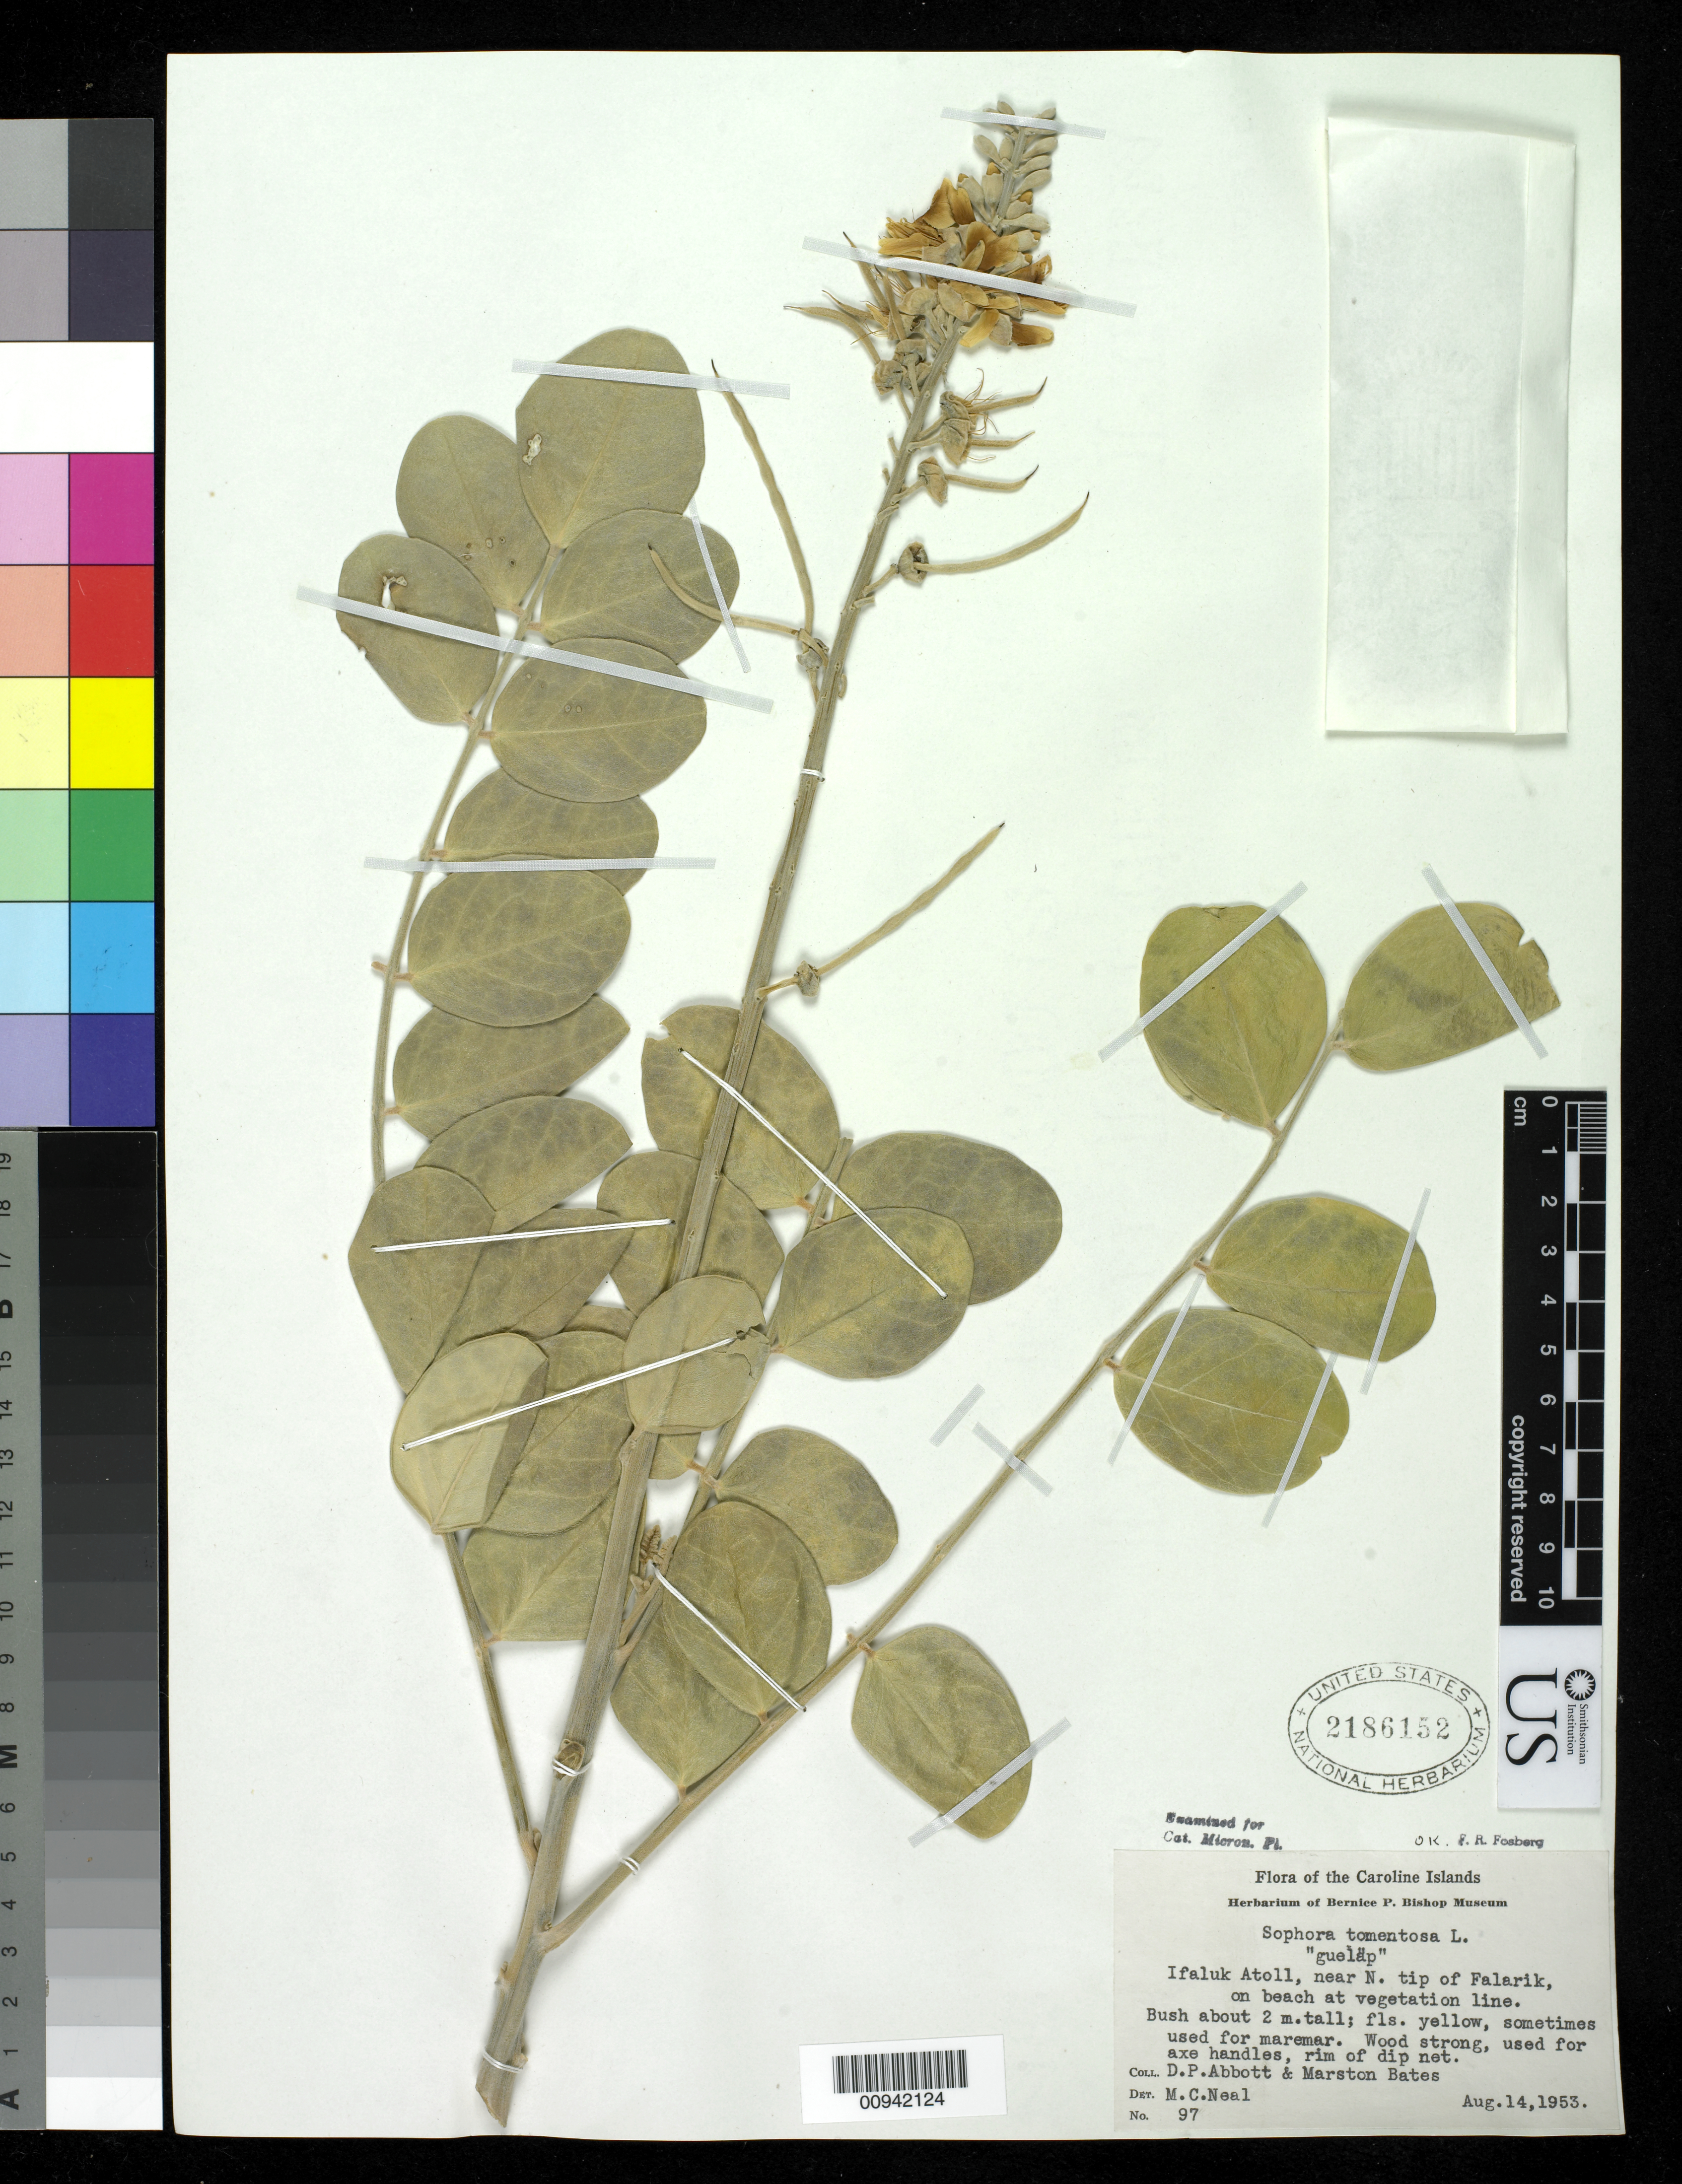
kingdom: Plantae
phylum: Tracheophyta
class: Magnoliopsida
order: Fabales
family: Fabaceae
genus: Sophora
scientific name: Sophora tomentosa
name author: L.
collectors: W. Ning & M. Bates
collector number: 97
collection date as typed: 14 Aug 1953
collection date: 1953-08-14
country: Micronesia, Federated States of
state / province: Yap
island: Ifalik (Ifaluk) Atoll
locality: near N tip of Falarik Islet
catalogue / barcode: US 2186152